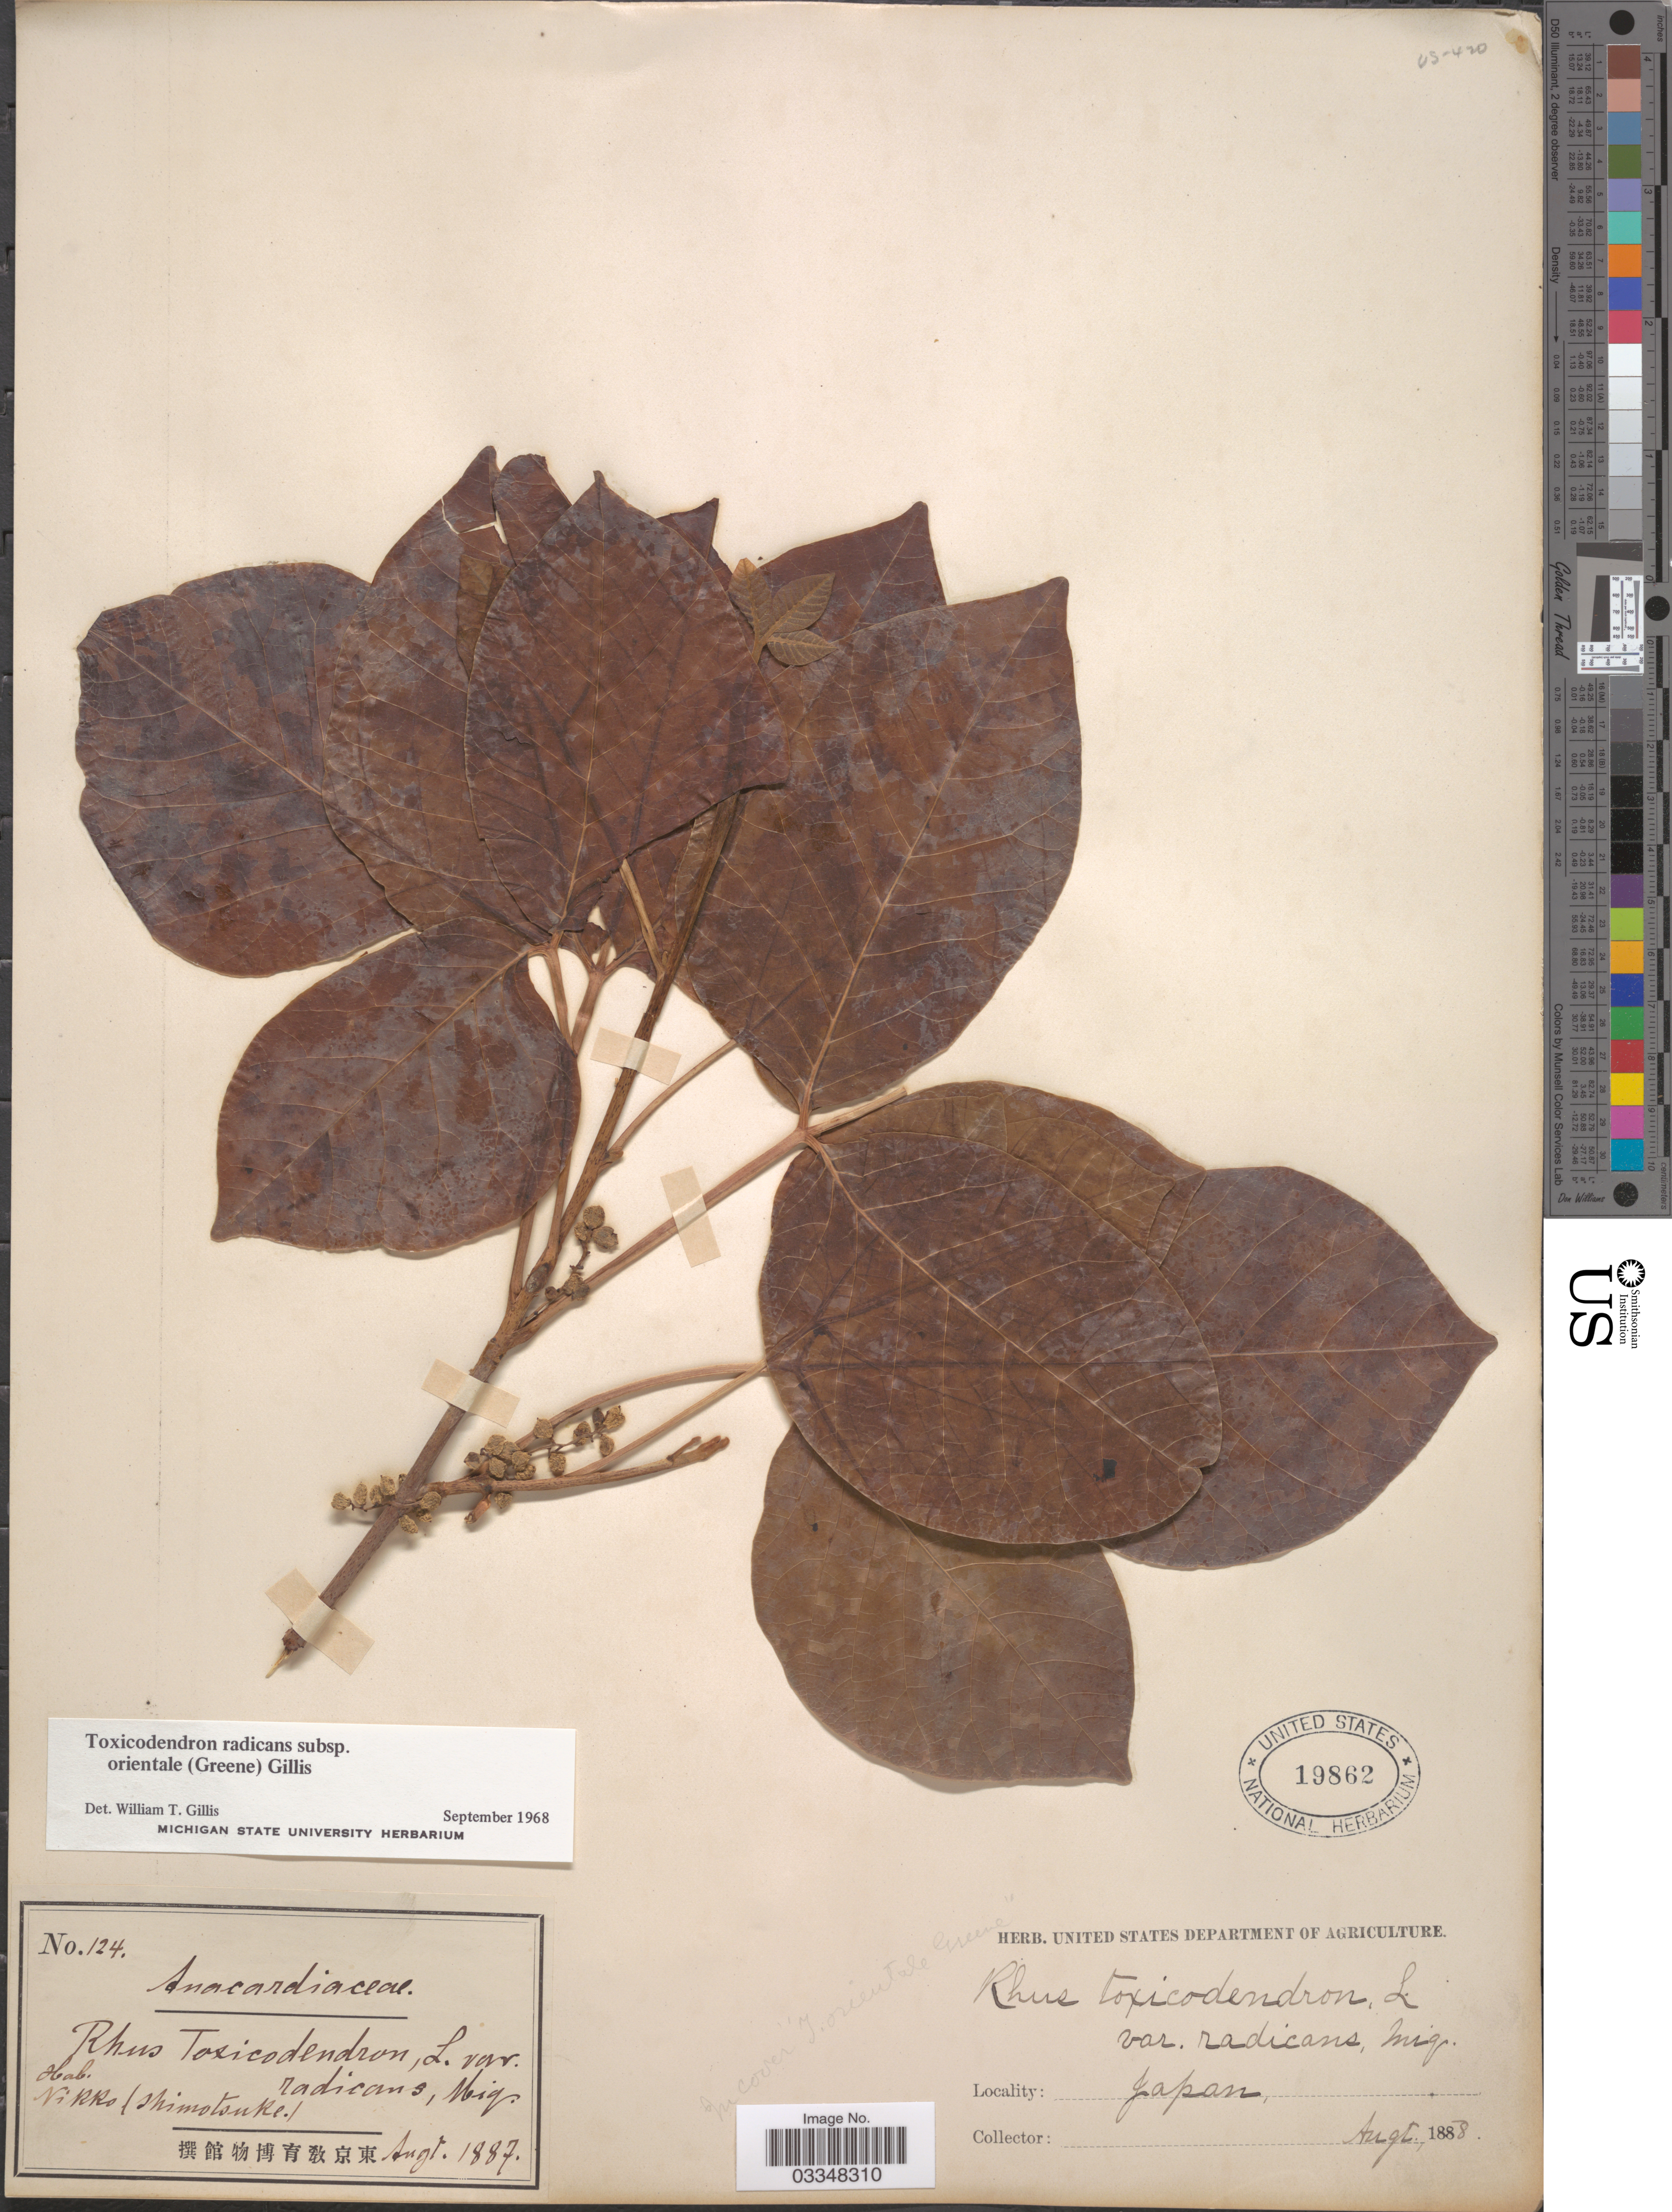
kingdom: Plantae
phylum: Tracheophyta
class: Magnoliopsida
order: Sapindales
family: Anacardiaceae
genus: Toxicodendron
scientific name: Toxicodendron orientale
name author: Greene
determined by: Mitchell, John D.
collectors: Ex herb. United States Department of Agriculture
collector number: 124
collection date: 1887-08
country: Japan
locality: Nikko (Shimotsuke).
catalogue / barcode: US 19862